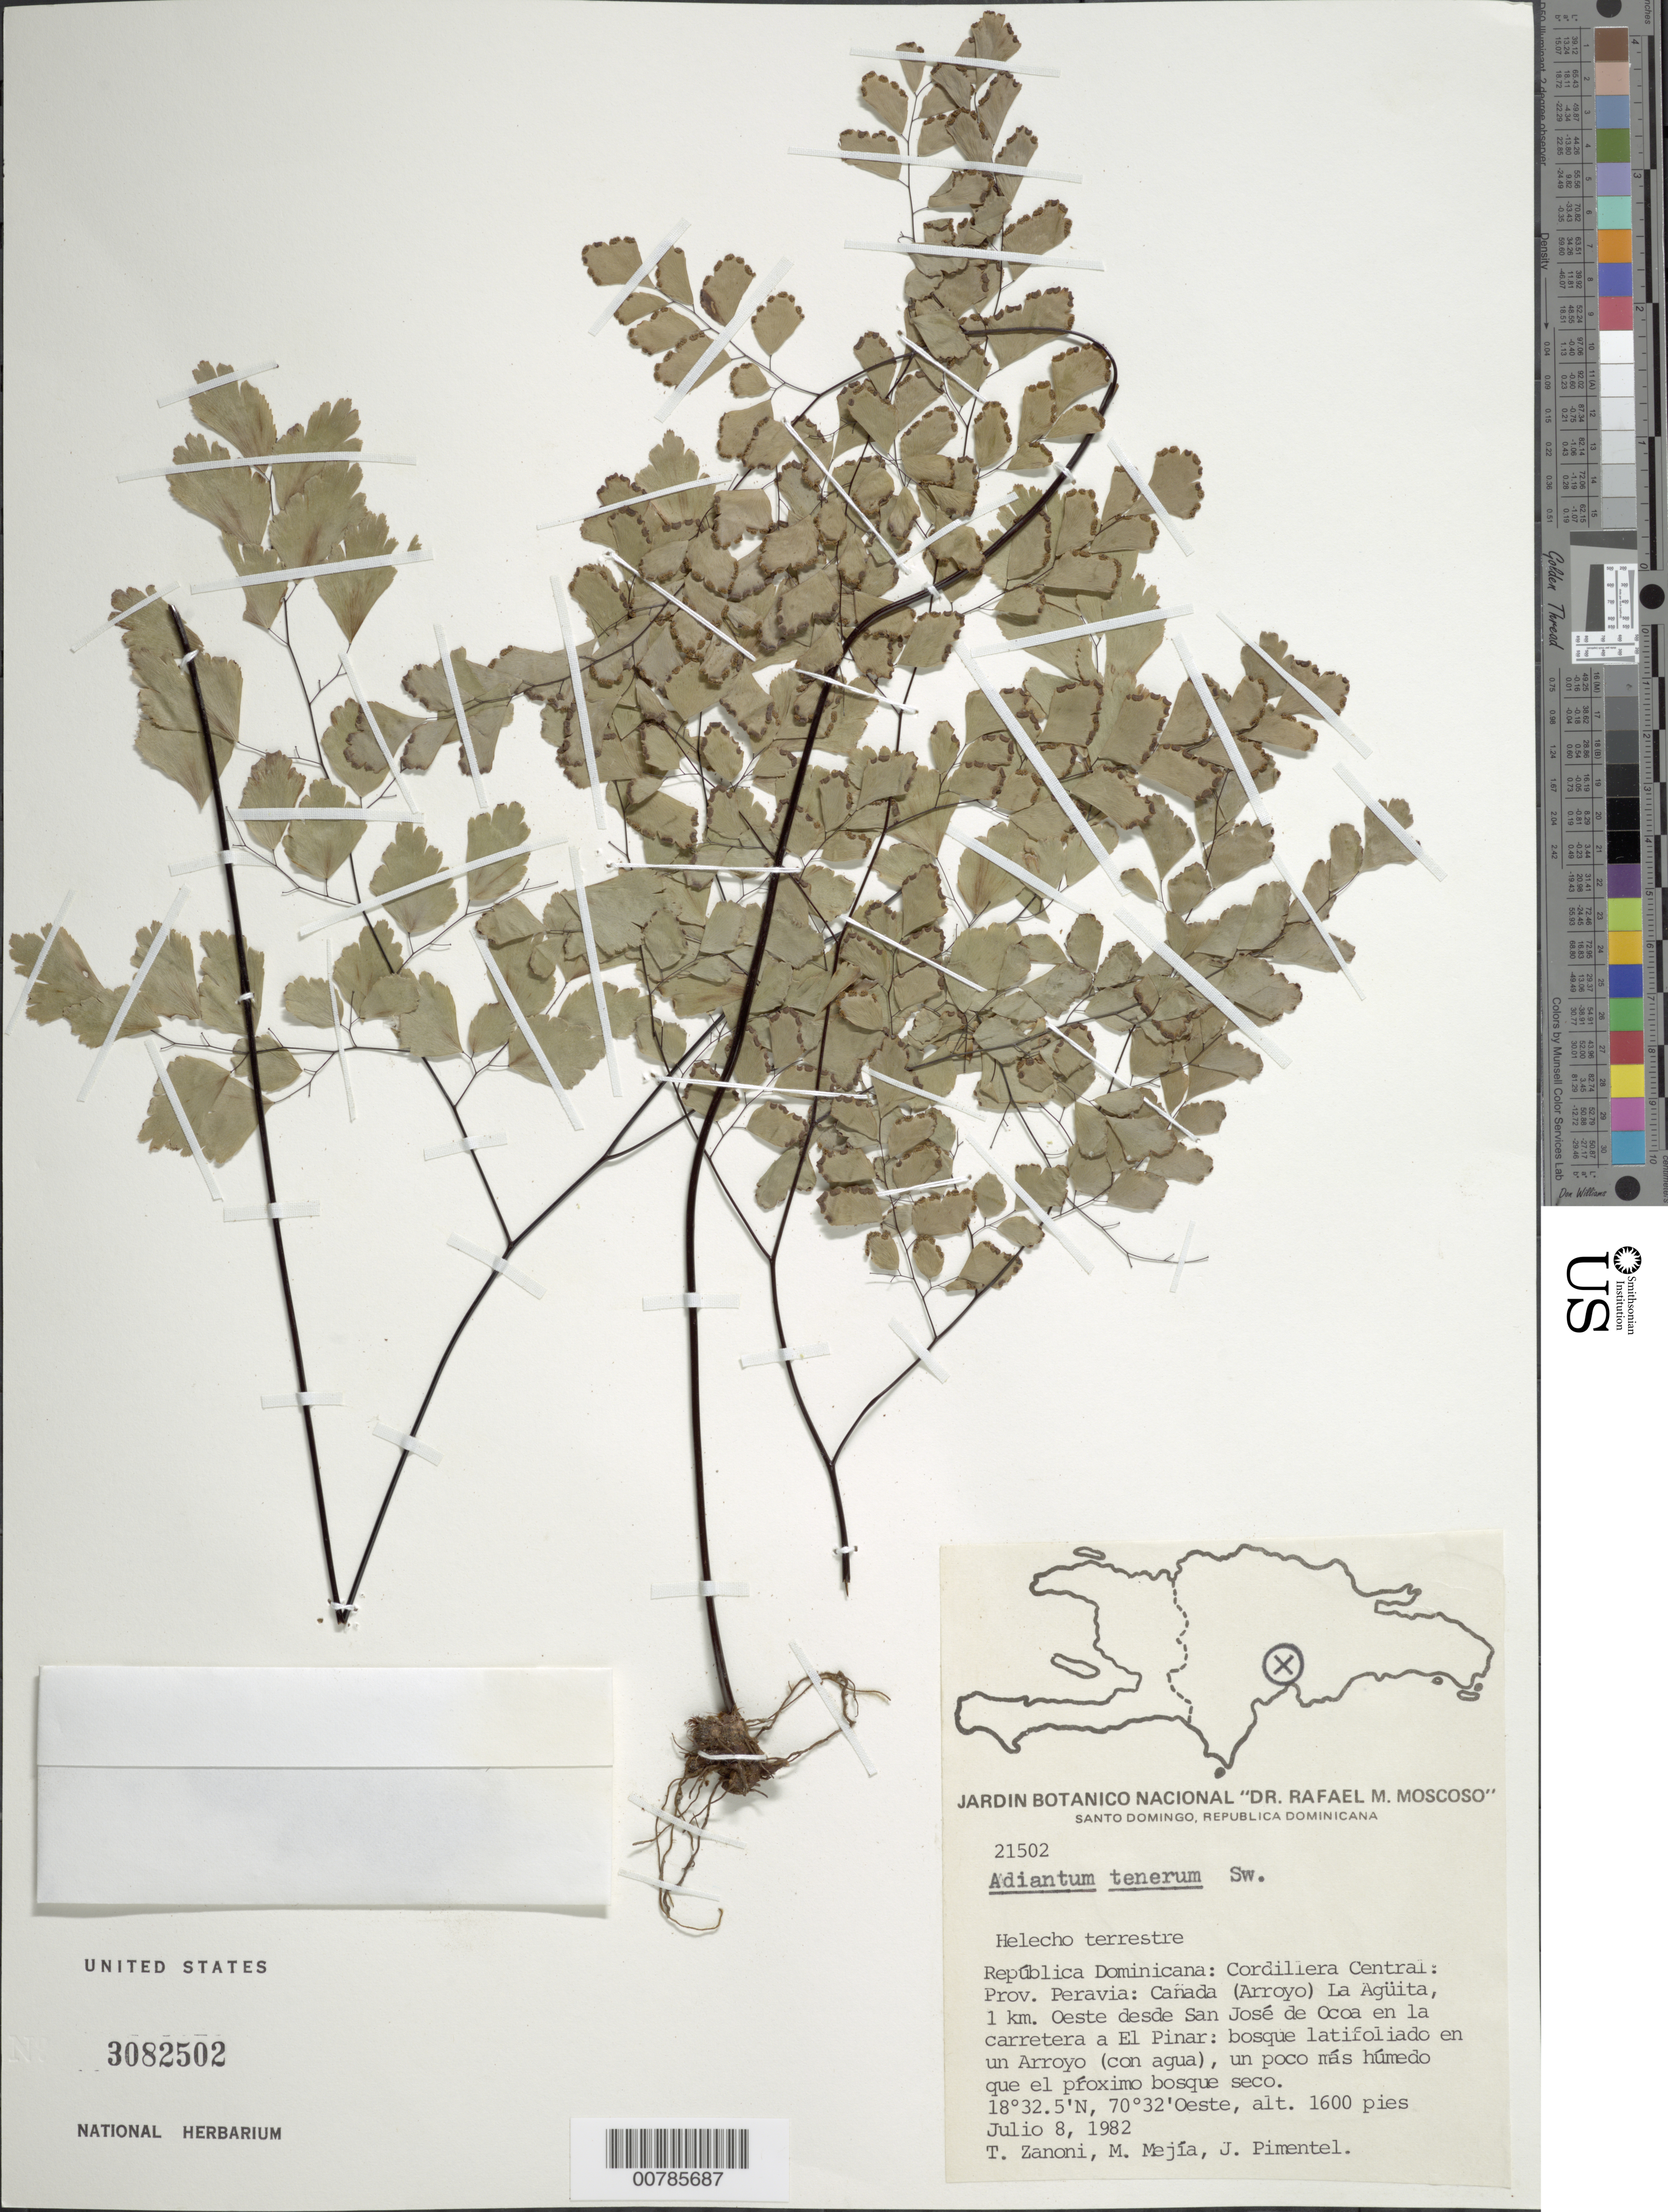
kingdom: Plantae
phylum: Tracheophyta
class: Polypodiopsida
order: Polypodiales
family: Pteridaceae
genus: Adiantum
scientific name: Adiantum tenerum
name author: Sw.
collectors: T. A. Zanoni, M. Meijia & J. Pimentel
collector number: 21502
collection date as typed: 08 Jul 1982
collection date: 1982-07-08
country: Dominican Republic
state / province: Peravia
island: Hispaniola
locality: Cordillera Central, Canada (Arroyo) La Agüita, 1 km Oeste desde San José de Ocoa en la carretera a El Pinar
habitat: Bosque latifolido en Arroyo (con agua), un poco más húmedo que el proximo bosque seco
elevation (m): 488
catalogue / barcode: US 3082502